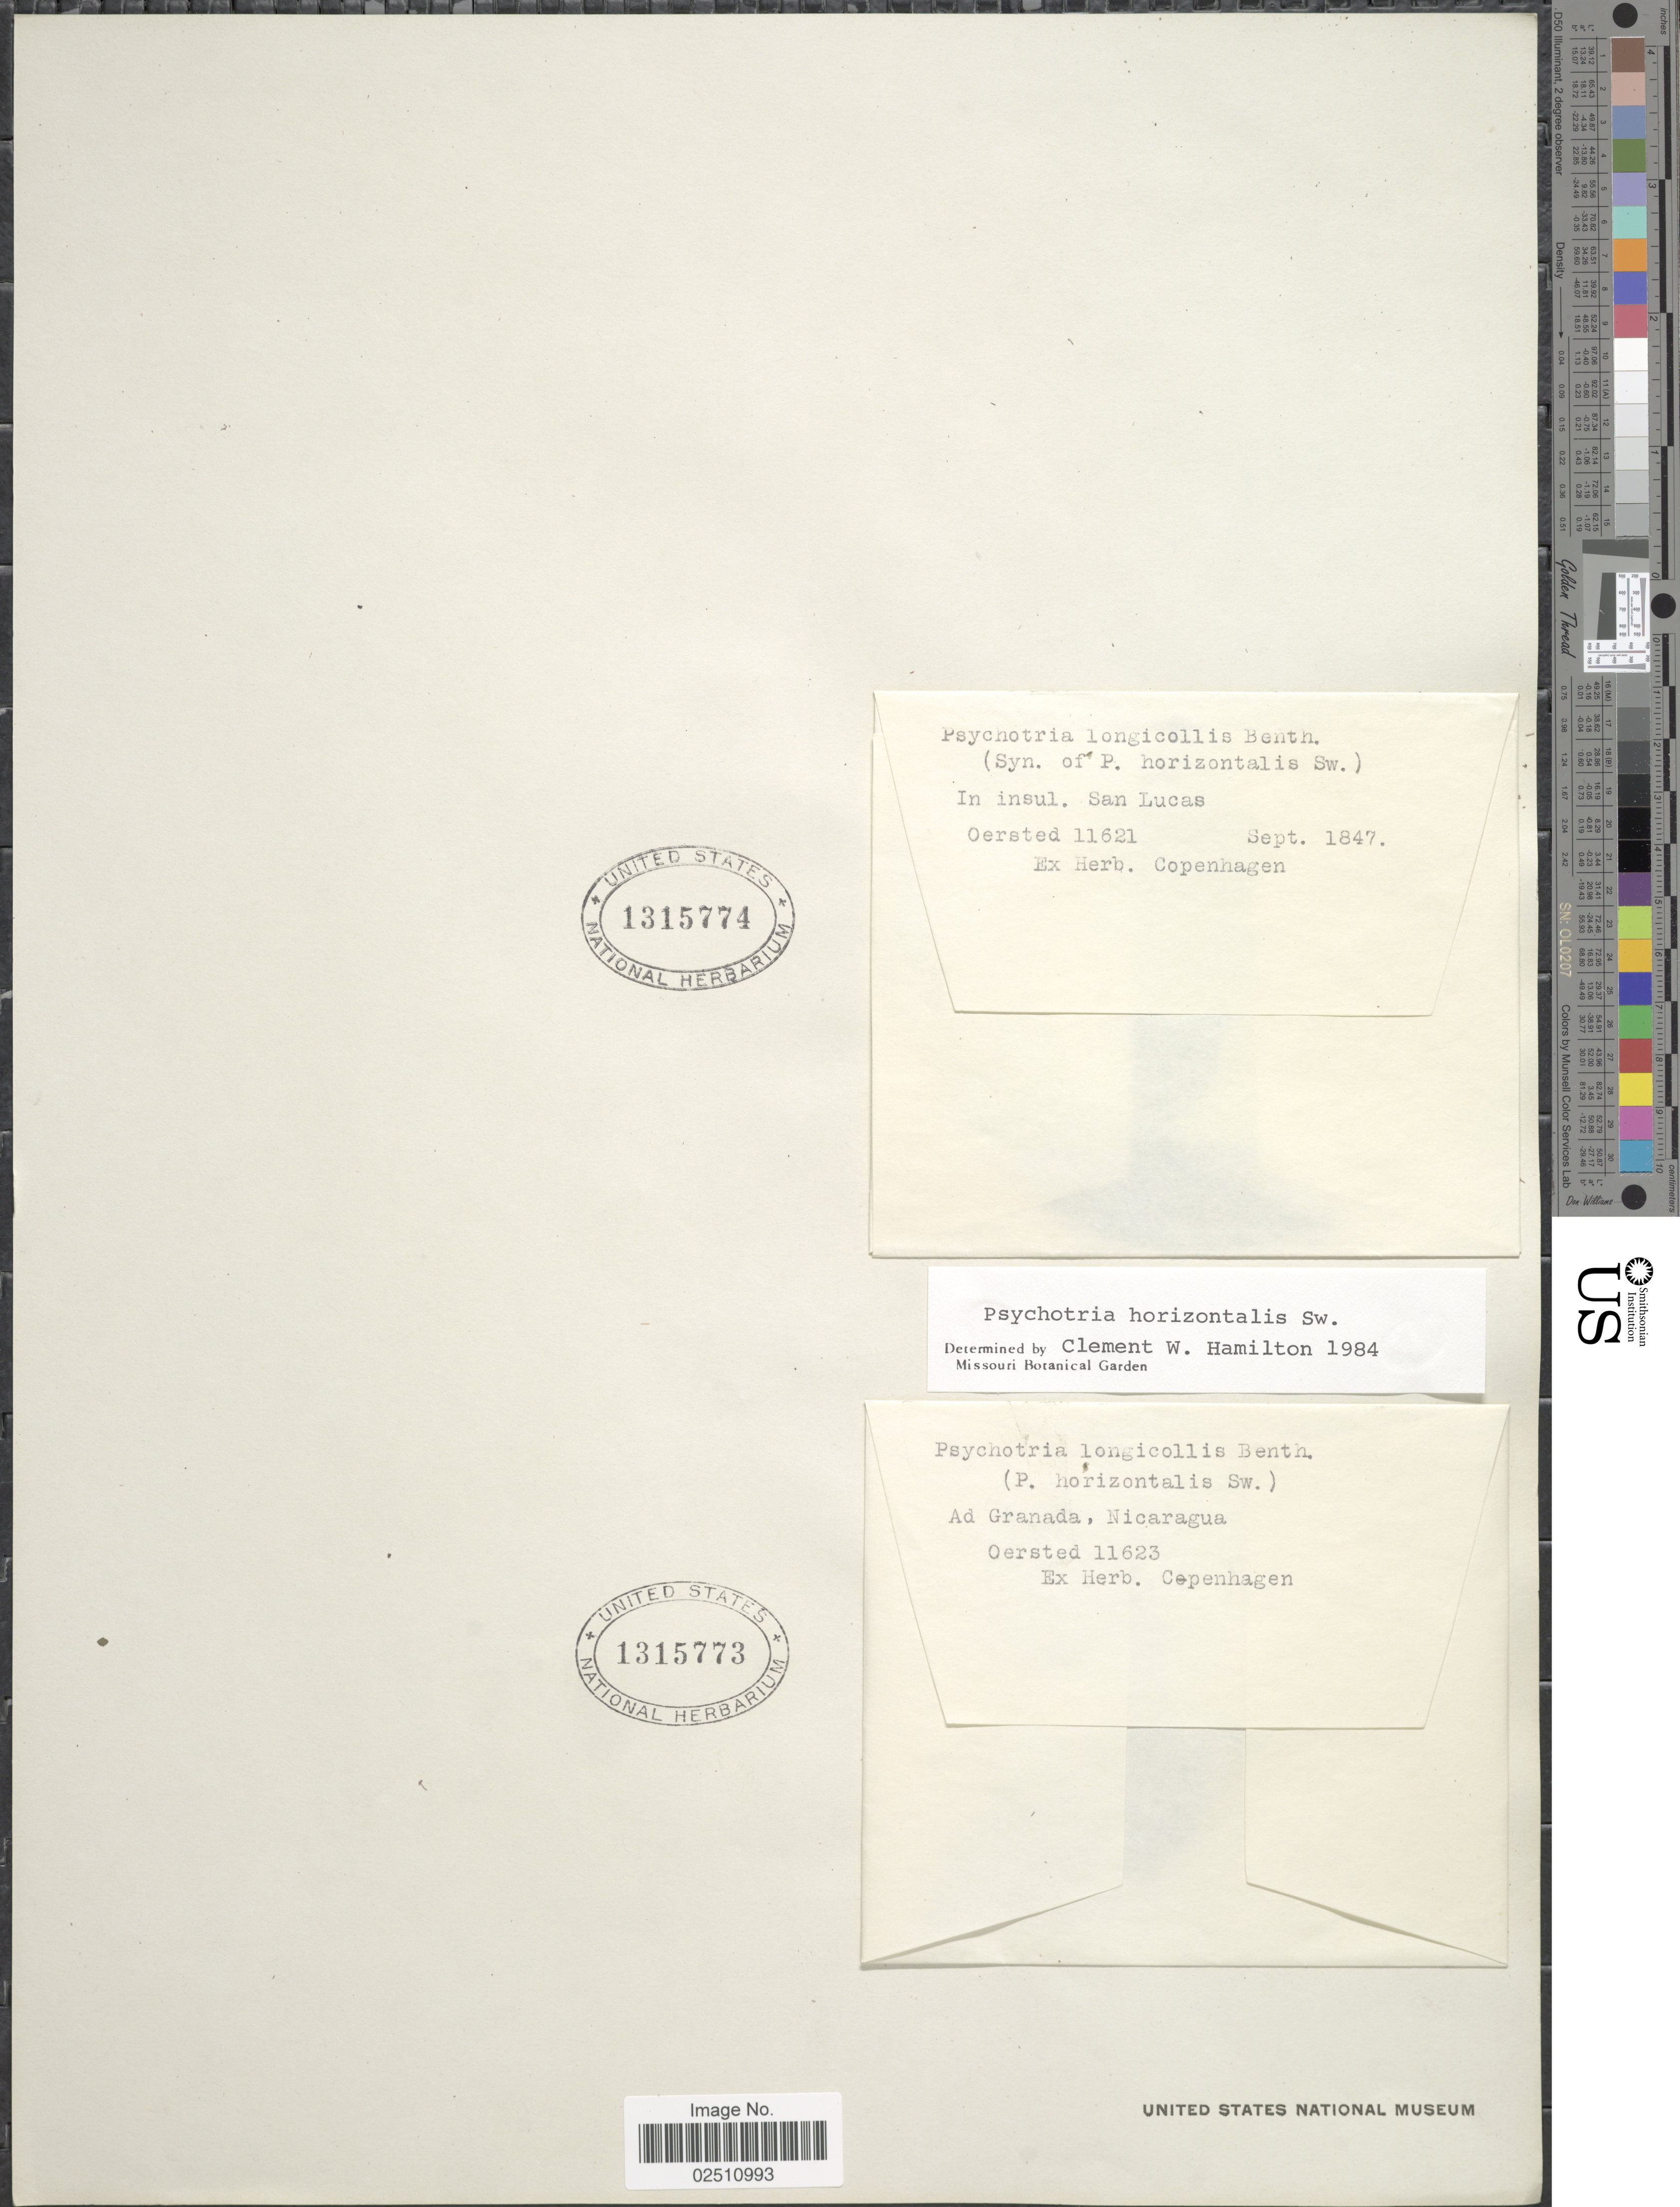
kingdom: Plantae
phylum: Tracheophyta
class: Magnoliopsida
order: Gentianales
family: Rubiaceae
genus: Psychotria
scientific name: Psychotria horizontalis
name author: Sw.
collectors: Oersted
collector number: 11623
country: Nicaragua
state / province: Granada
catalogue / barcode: US 1315773